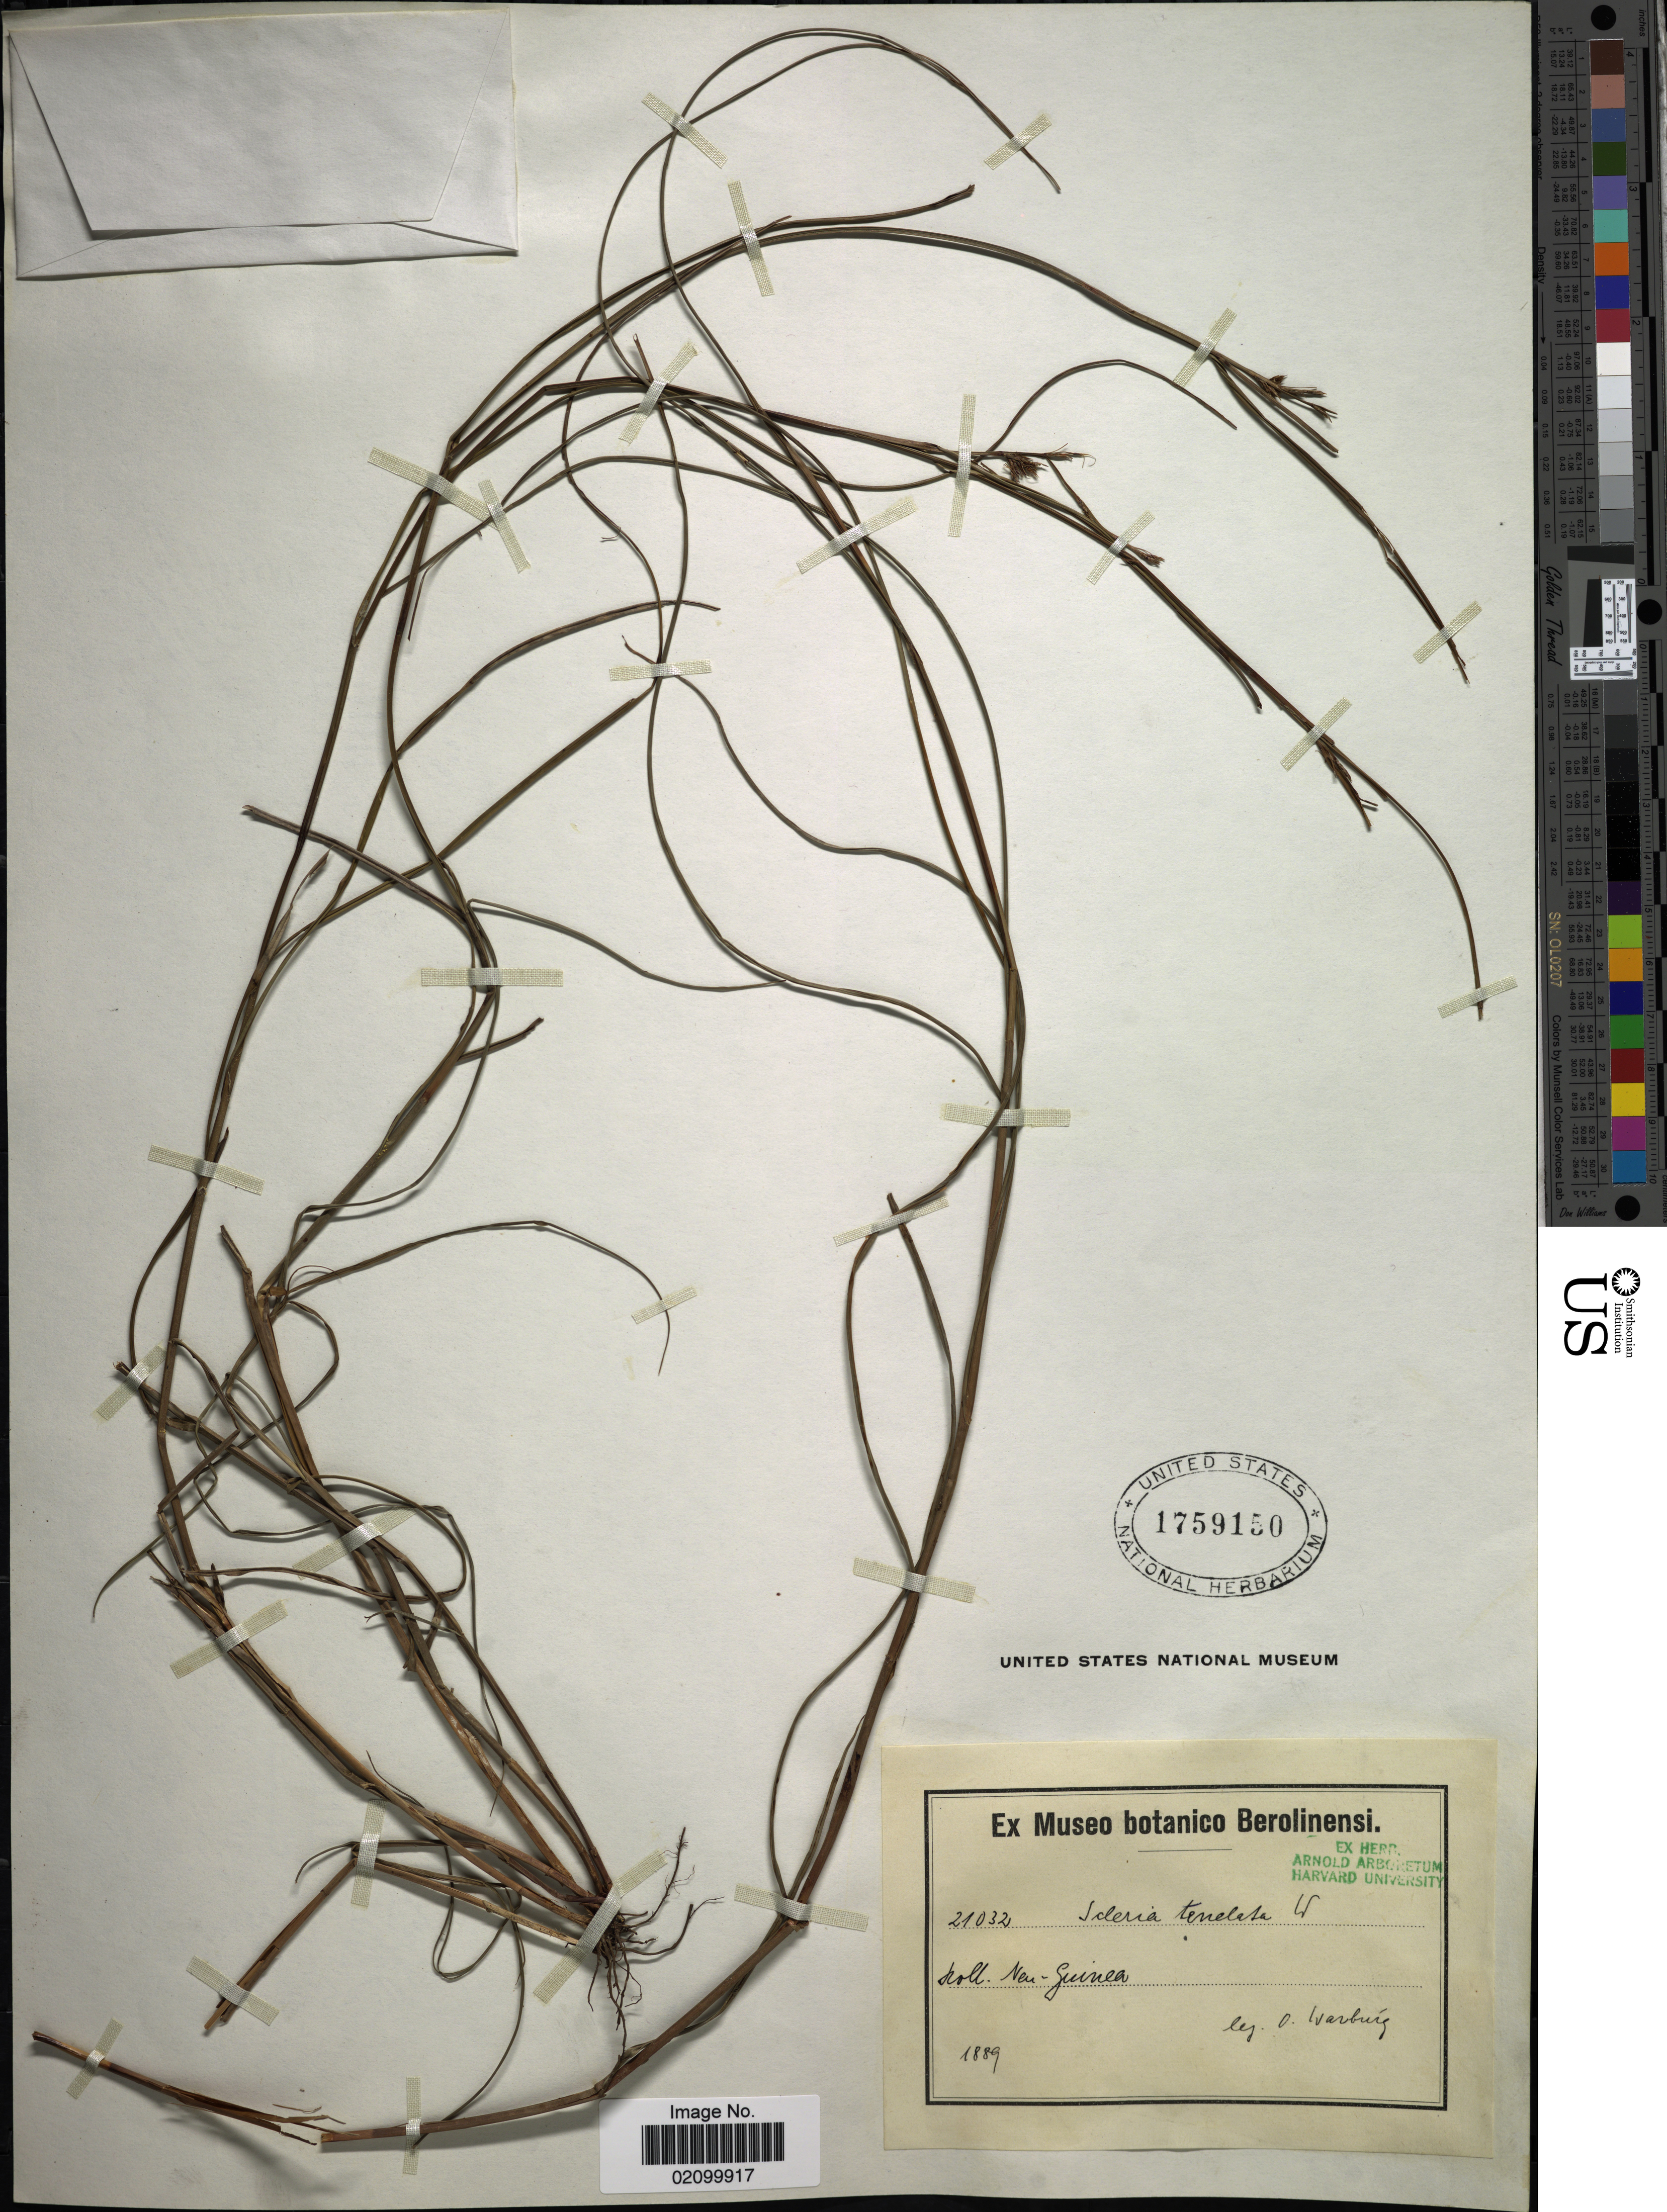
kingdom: Plantae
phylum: Tracheophyta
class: Liliopsida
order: Poales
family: Cyperaceae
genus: Scleria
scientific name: Scleria sp.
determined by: Strong, Mark T., (BOT), Smithsonian Institution - National Museum of Natural History (UNITED STATES)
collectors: O. Warburg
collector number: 21032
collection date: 1889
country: Papua New Guinea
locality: New Guinea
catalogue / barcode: US 1759150